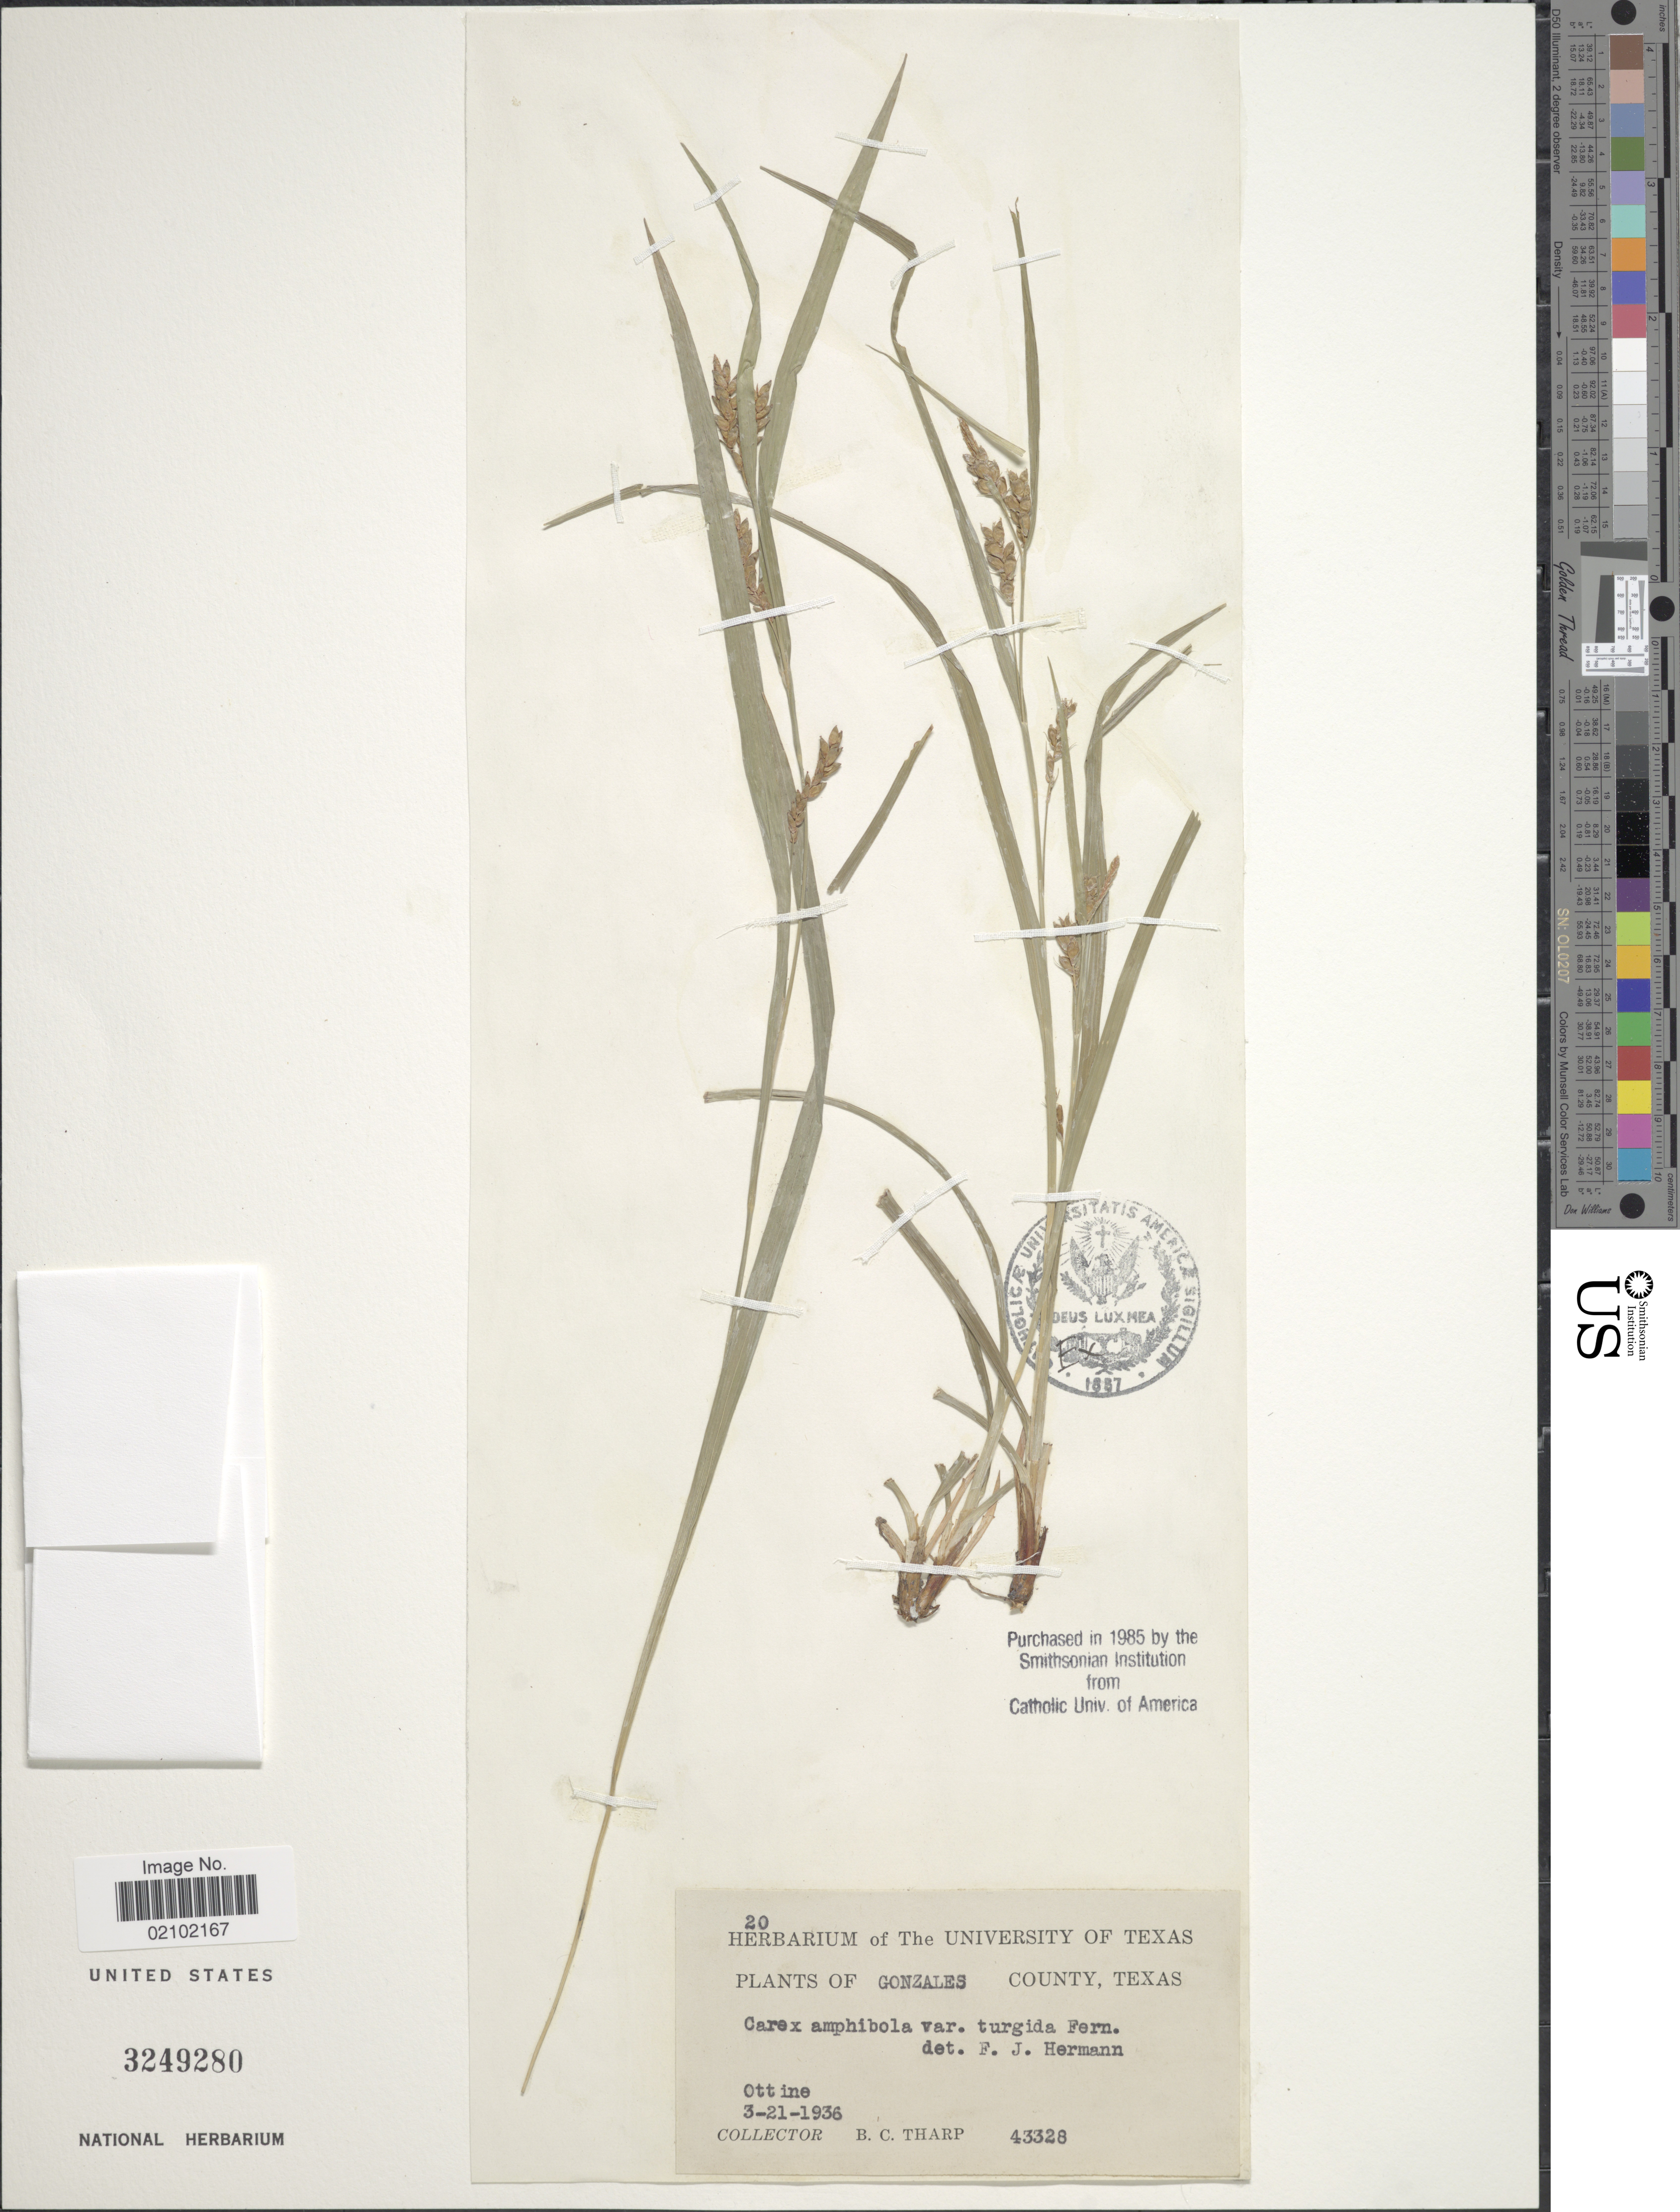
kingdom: Plantae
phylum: Tracheophyta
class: Liliopsida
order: Poales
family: Cyperaceae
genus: Carex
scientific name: Carex amphibola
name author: Steud.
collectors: B. C. Tharp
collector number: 43328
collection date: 1936-03-21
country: United States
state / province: Texas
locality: Gonzales County, Ottine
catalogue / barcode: US 3249280